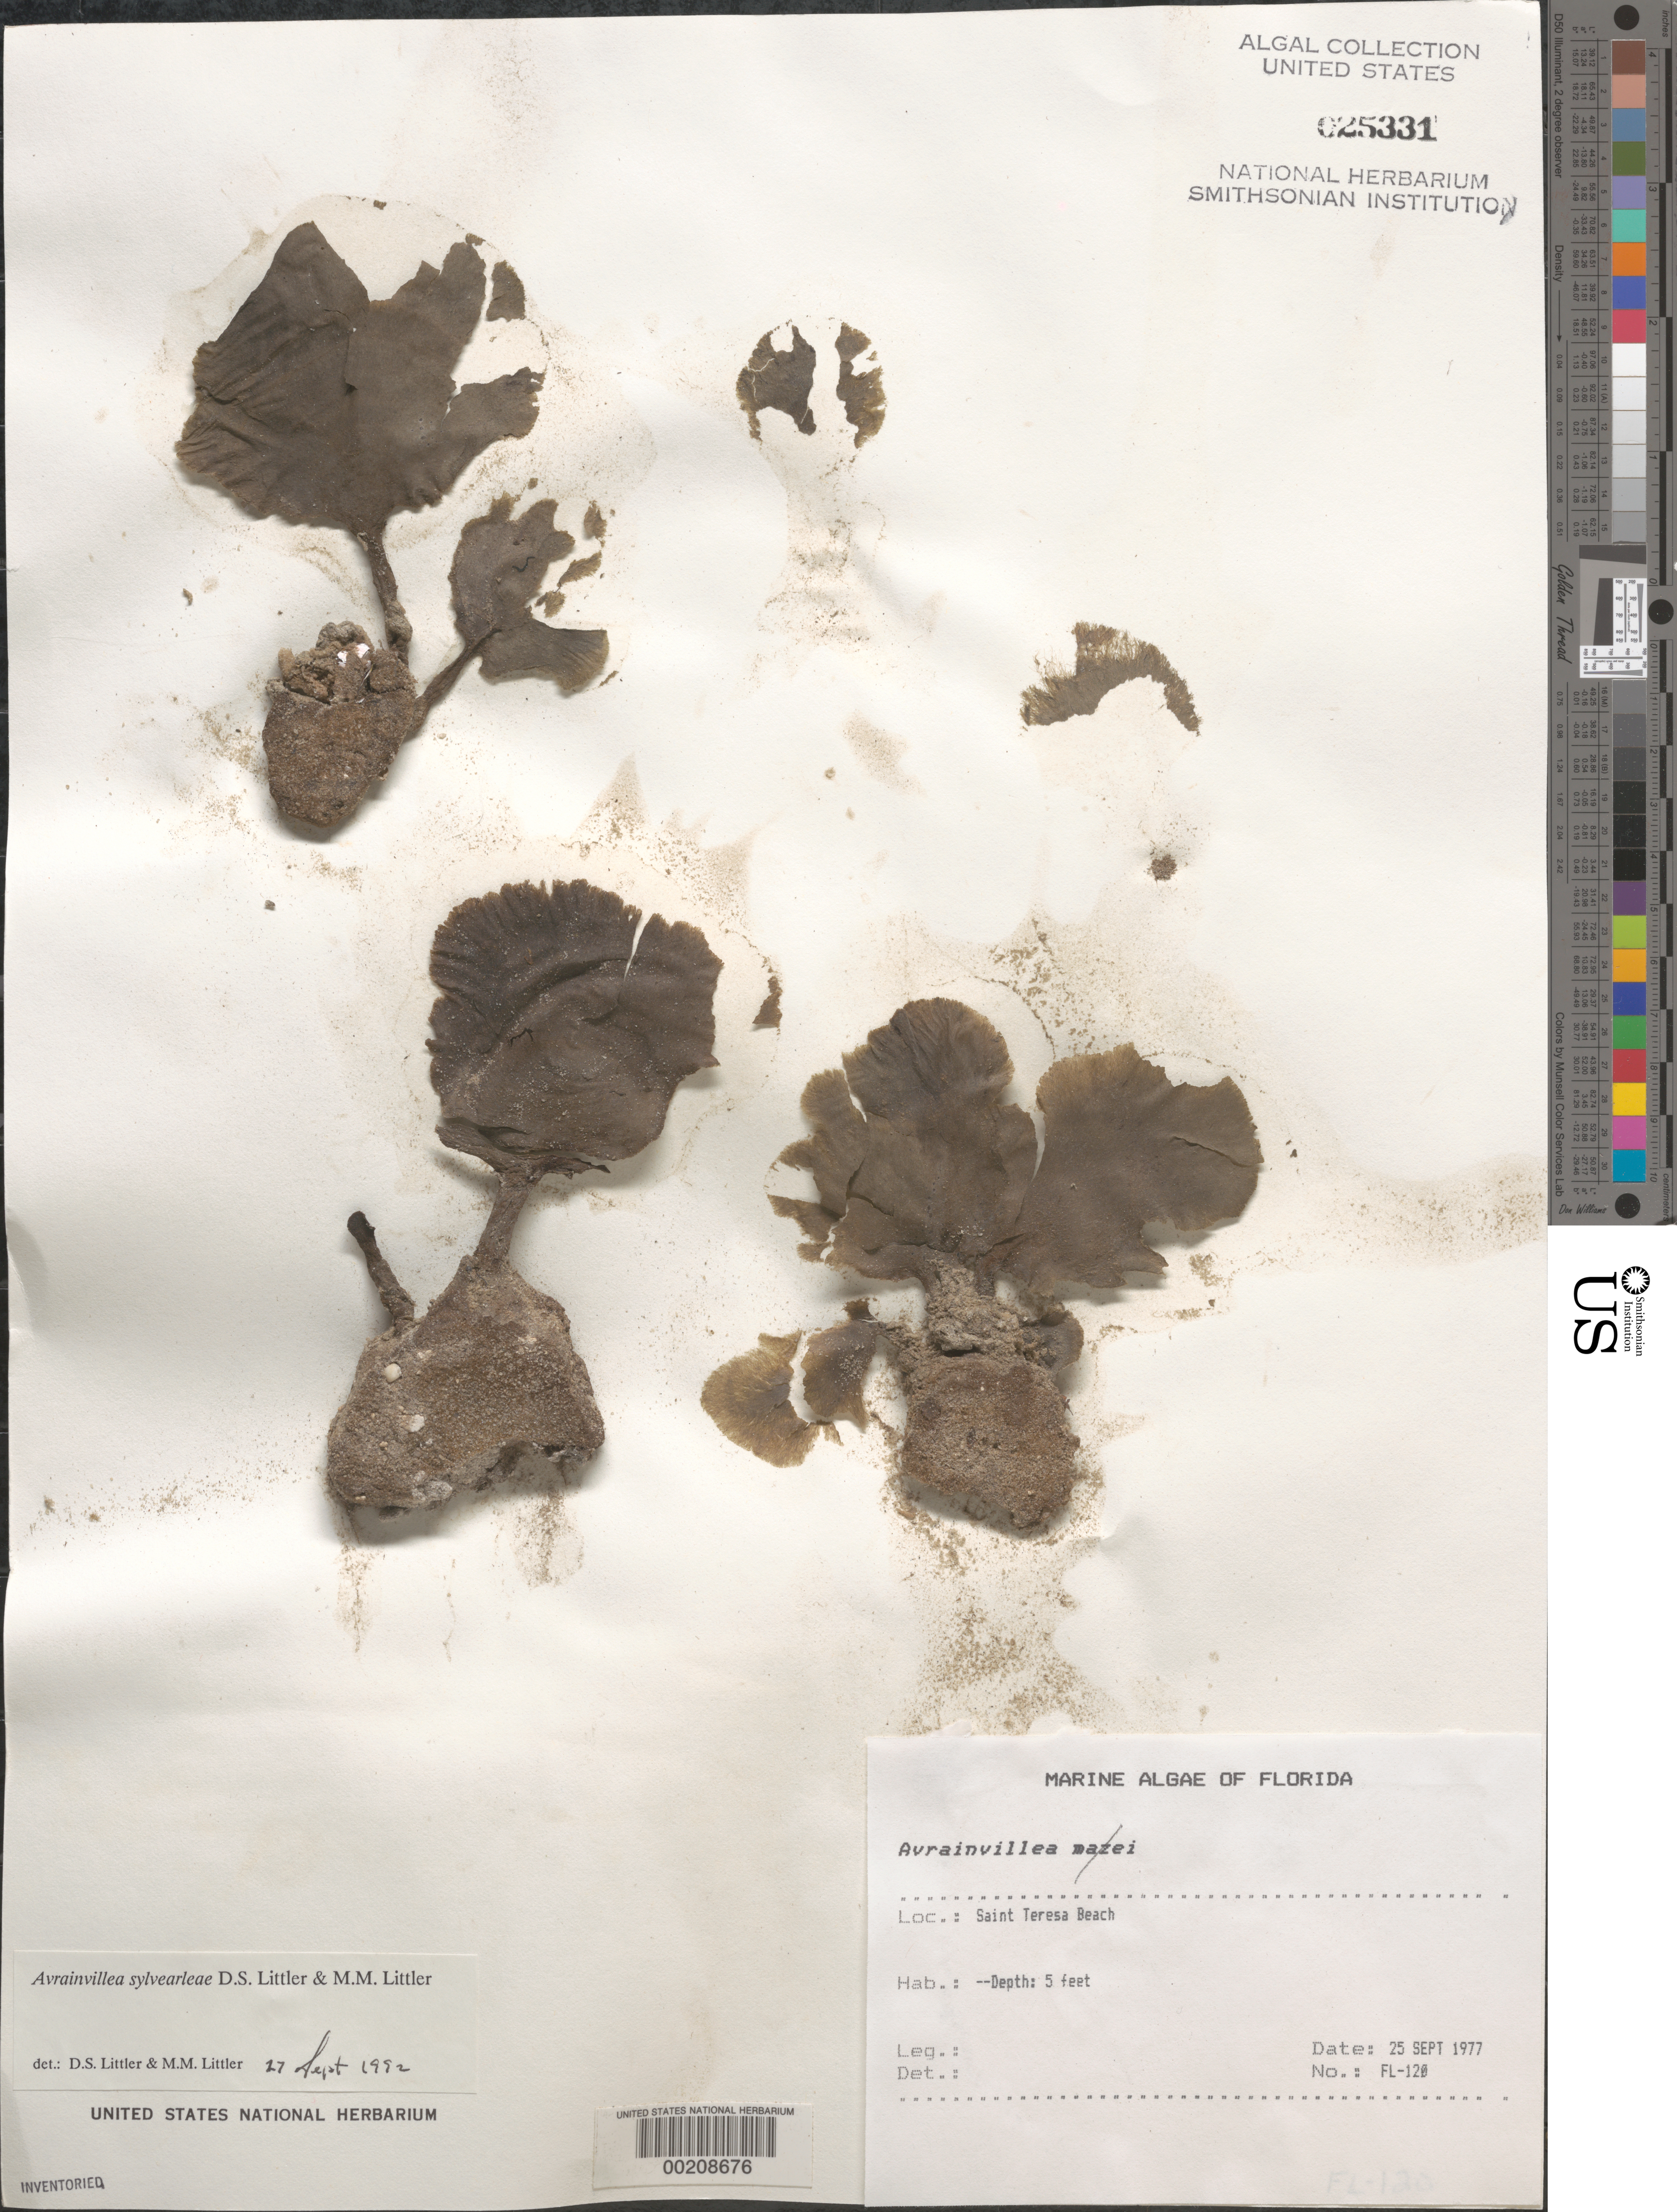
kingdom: Plantae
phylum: Chlorophyta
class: Ulvophyceae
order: Bryopsidales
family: Dichotomosiphonaceae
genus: Avrainvillea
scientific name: Avrainvillea sylvearleae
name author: D.S. Littler & Littler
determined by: Littler, D. S.; Littler, M. M.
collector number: FL-120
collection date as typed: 25 Sep 1977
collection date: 1977-09-25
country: United States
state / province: Florida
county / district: Franklin County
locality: Saint Teresa Beach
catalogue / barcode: US 25331